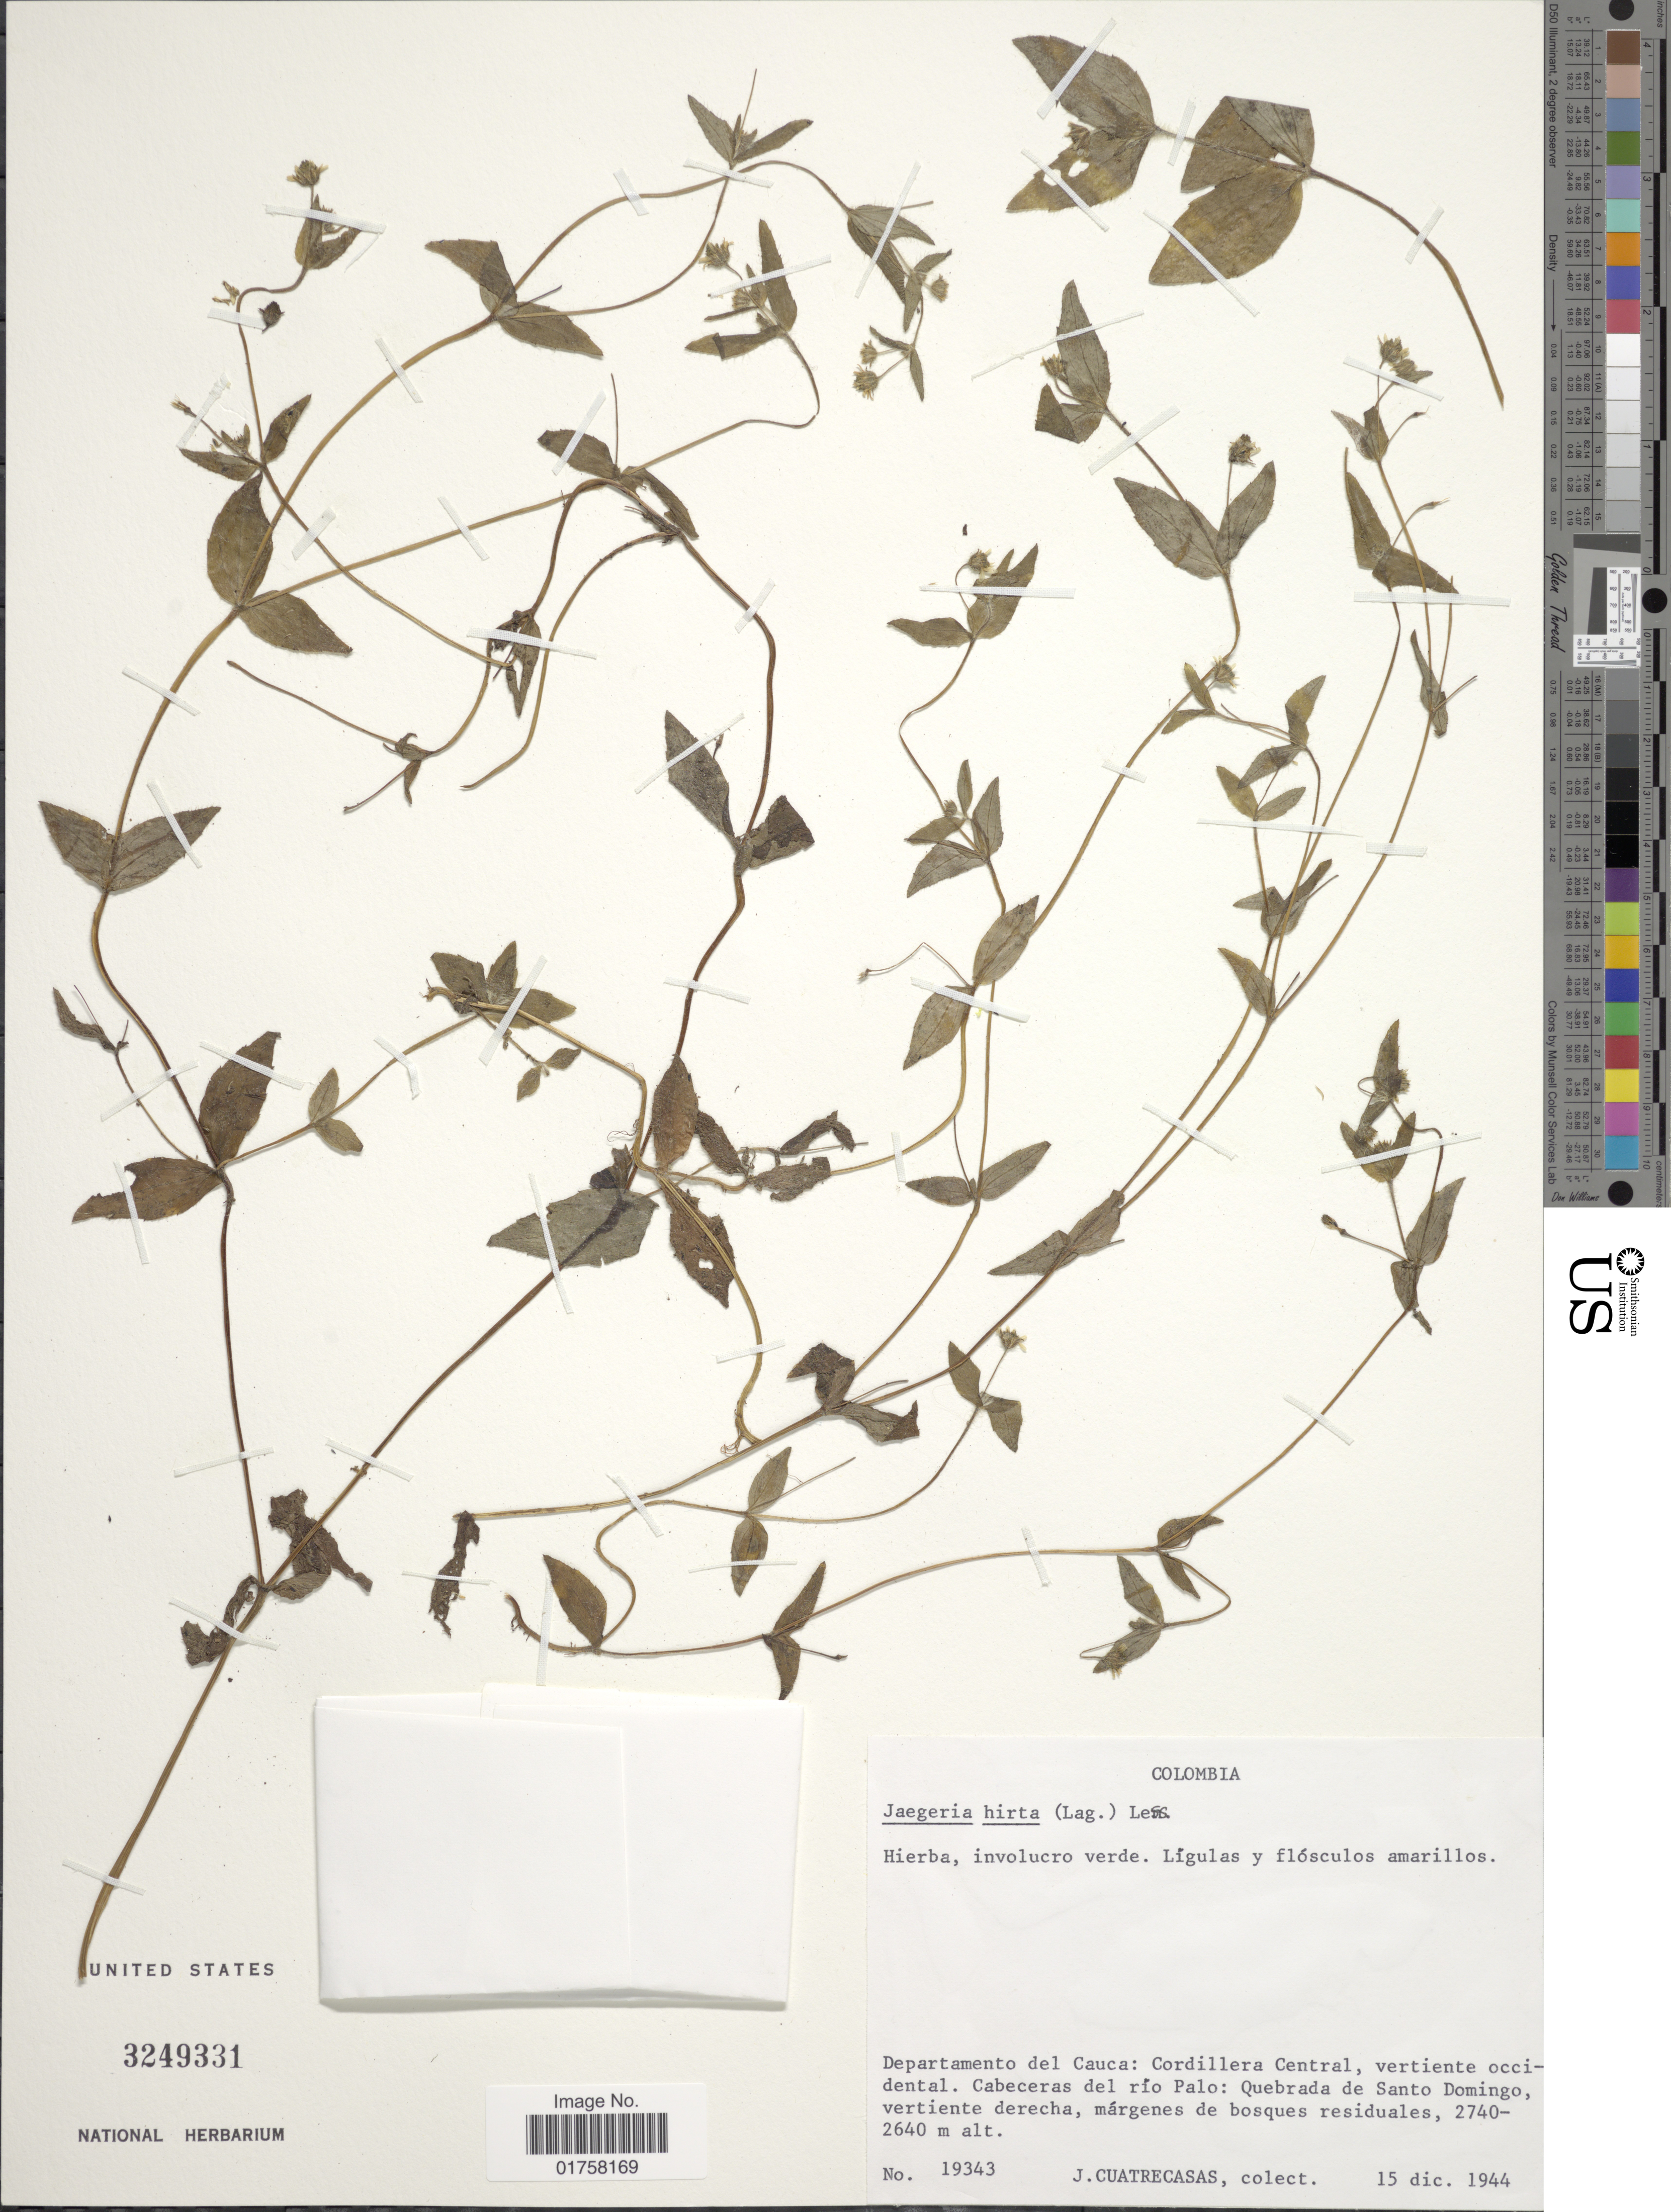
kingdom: Plantae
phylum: Tracheophyta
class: Magnoliopsida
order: Asterales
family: Asteraceae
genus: Jaegeria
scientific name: Jaegeria hirta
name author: (Lag.) Less.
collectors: J. Cuatrecasas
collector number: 19343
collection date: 1944-12-15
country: Colombia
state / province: Cauca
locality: Departamento del Cauca: Cordillera Central, vertiente occidental, Cabeceras del río Palo: Quebrada de Santo Domingo, vertiente derecha, márgenes de bosques residuales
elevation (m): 2640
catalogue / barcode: US 3249331